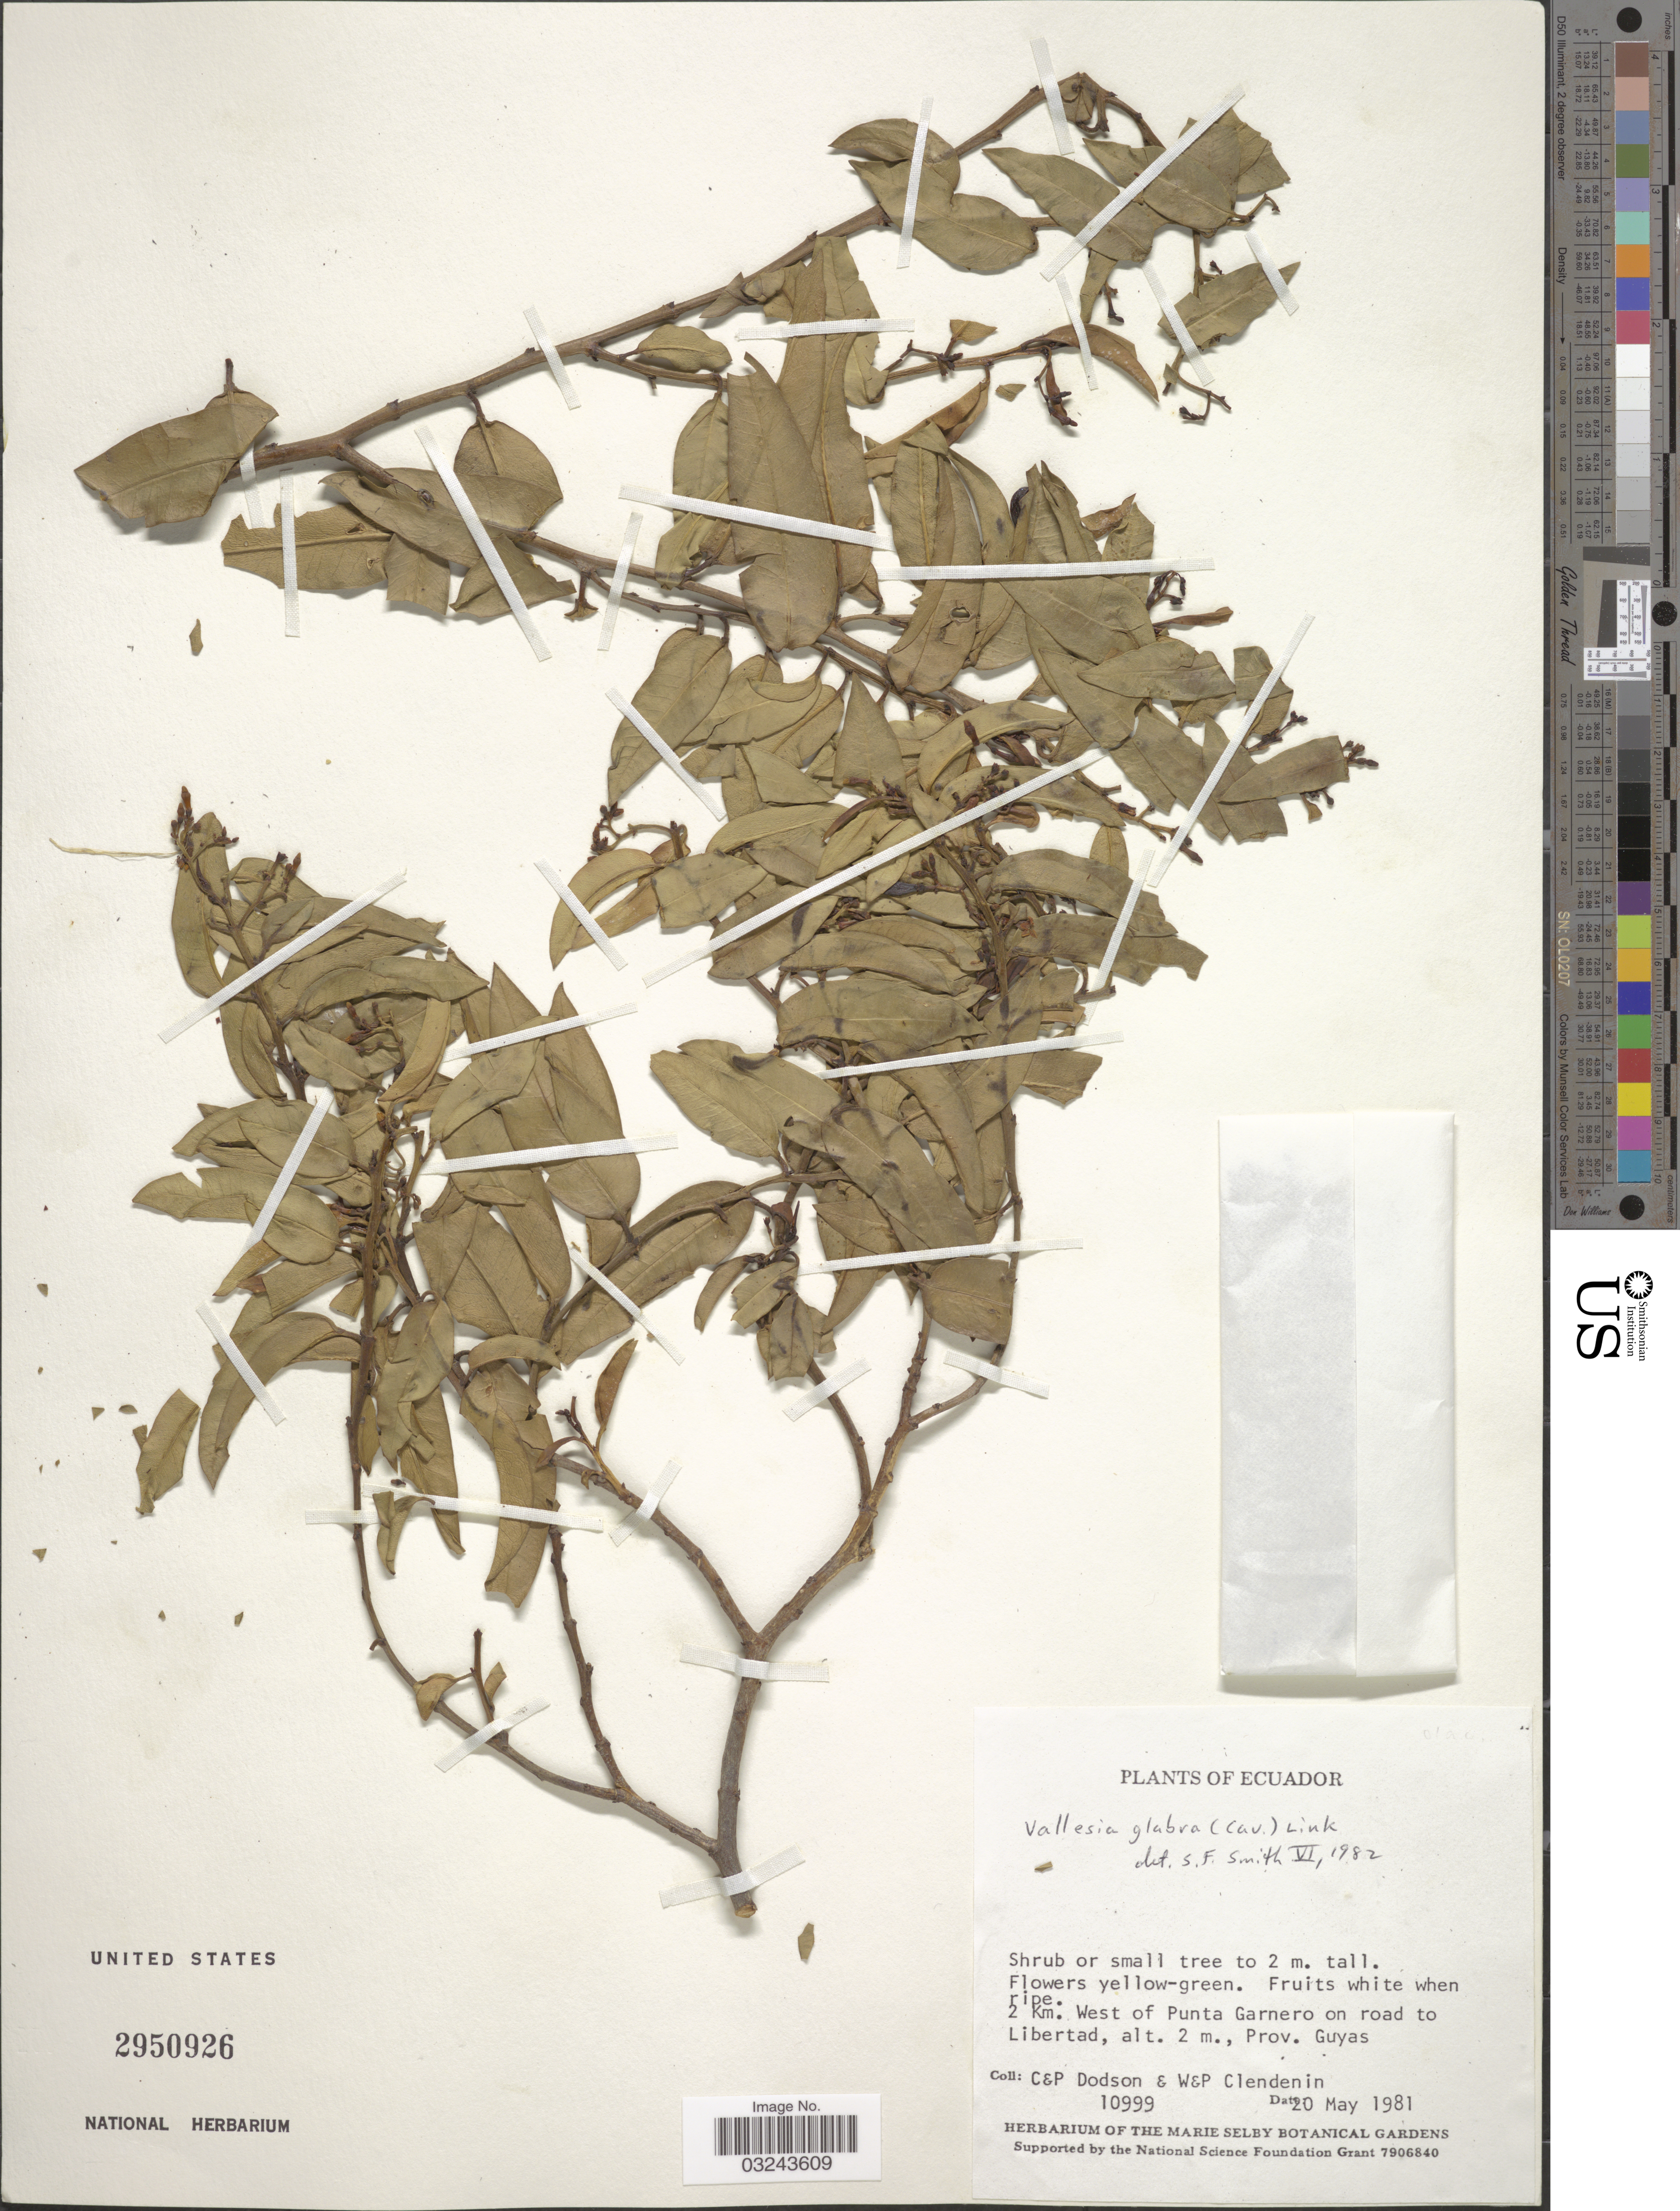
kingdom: Plantae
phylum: Tracheophyta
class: Magnoliopsida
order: Gentianales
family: Apocynaceae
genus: Vallesia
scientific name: Vallesia glabra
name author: (Cav.) Link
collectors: C. Dodson, P. Dodson, W. Clendenin & P. Clendenin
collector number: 10999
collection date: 1981-05-20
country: Ecuador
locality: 2 Km. West of Punta Garnero on road to Libertad, Prov. Guyas.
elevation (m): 2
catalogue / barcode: US 2950926